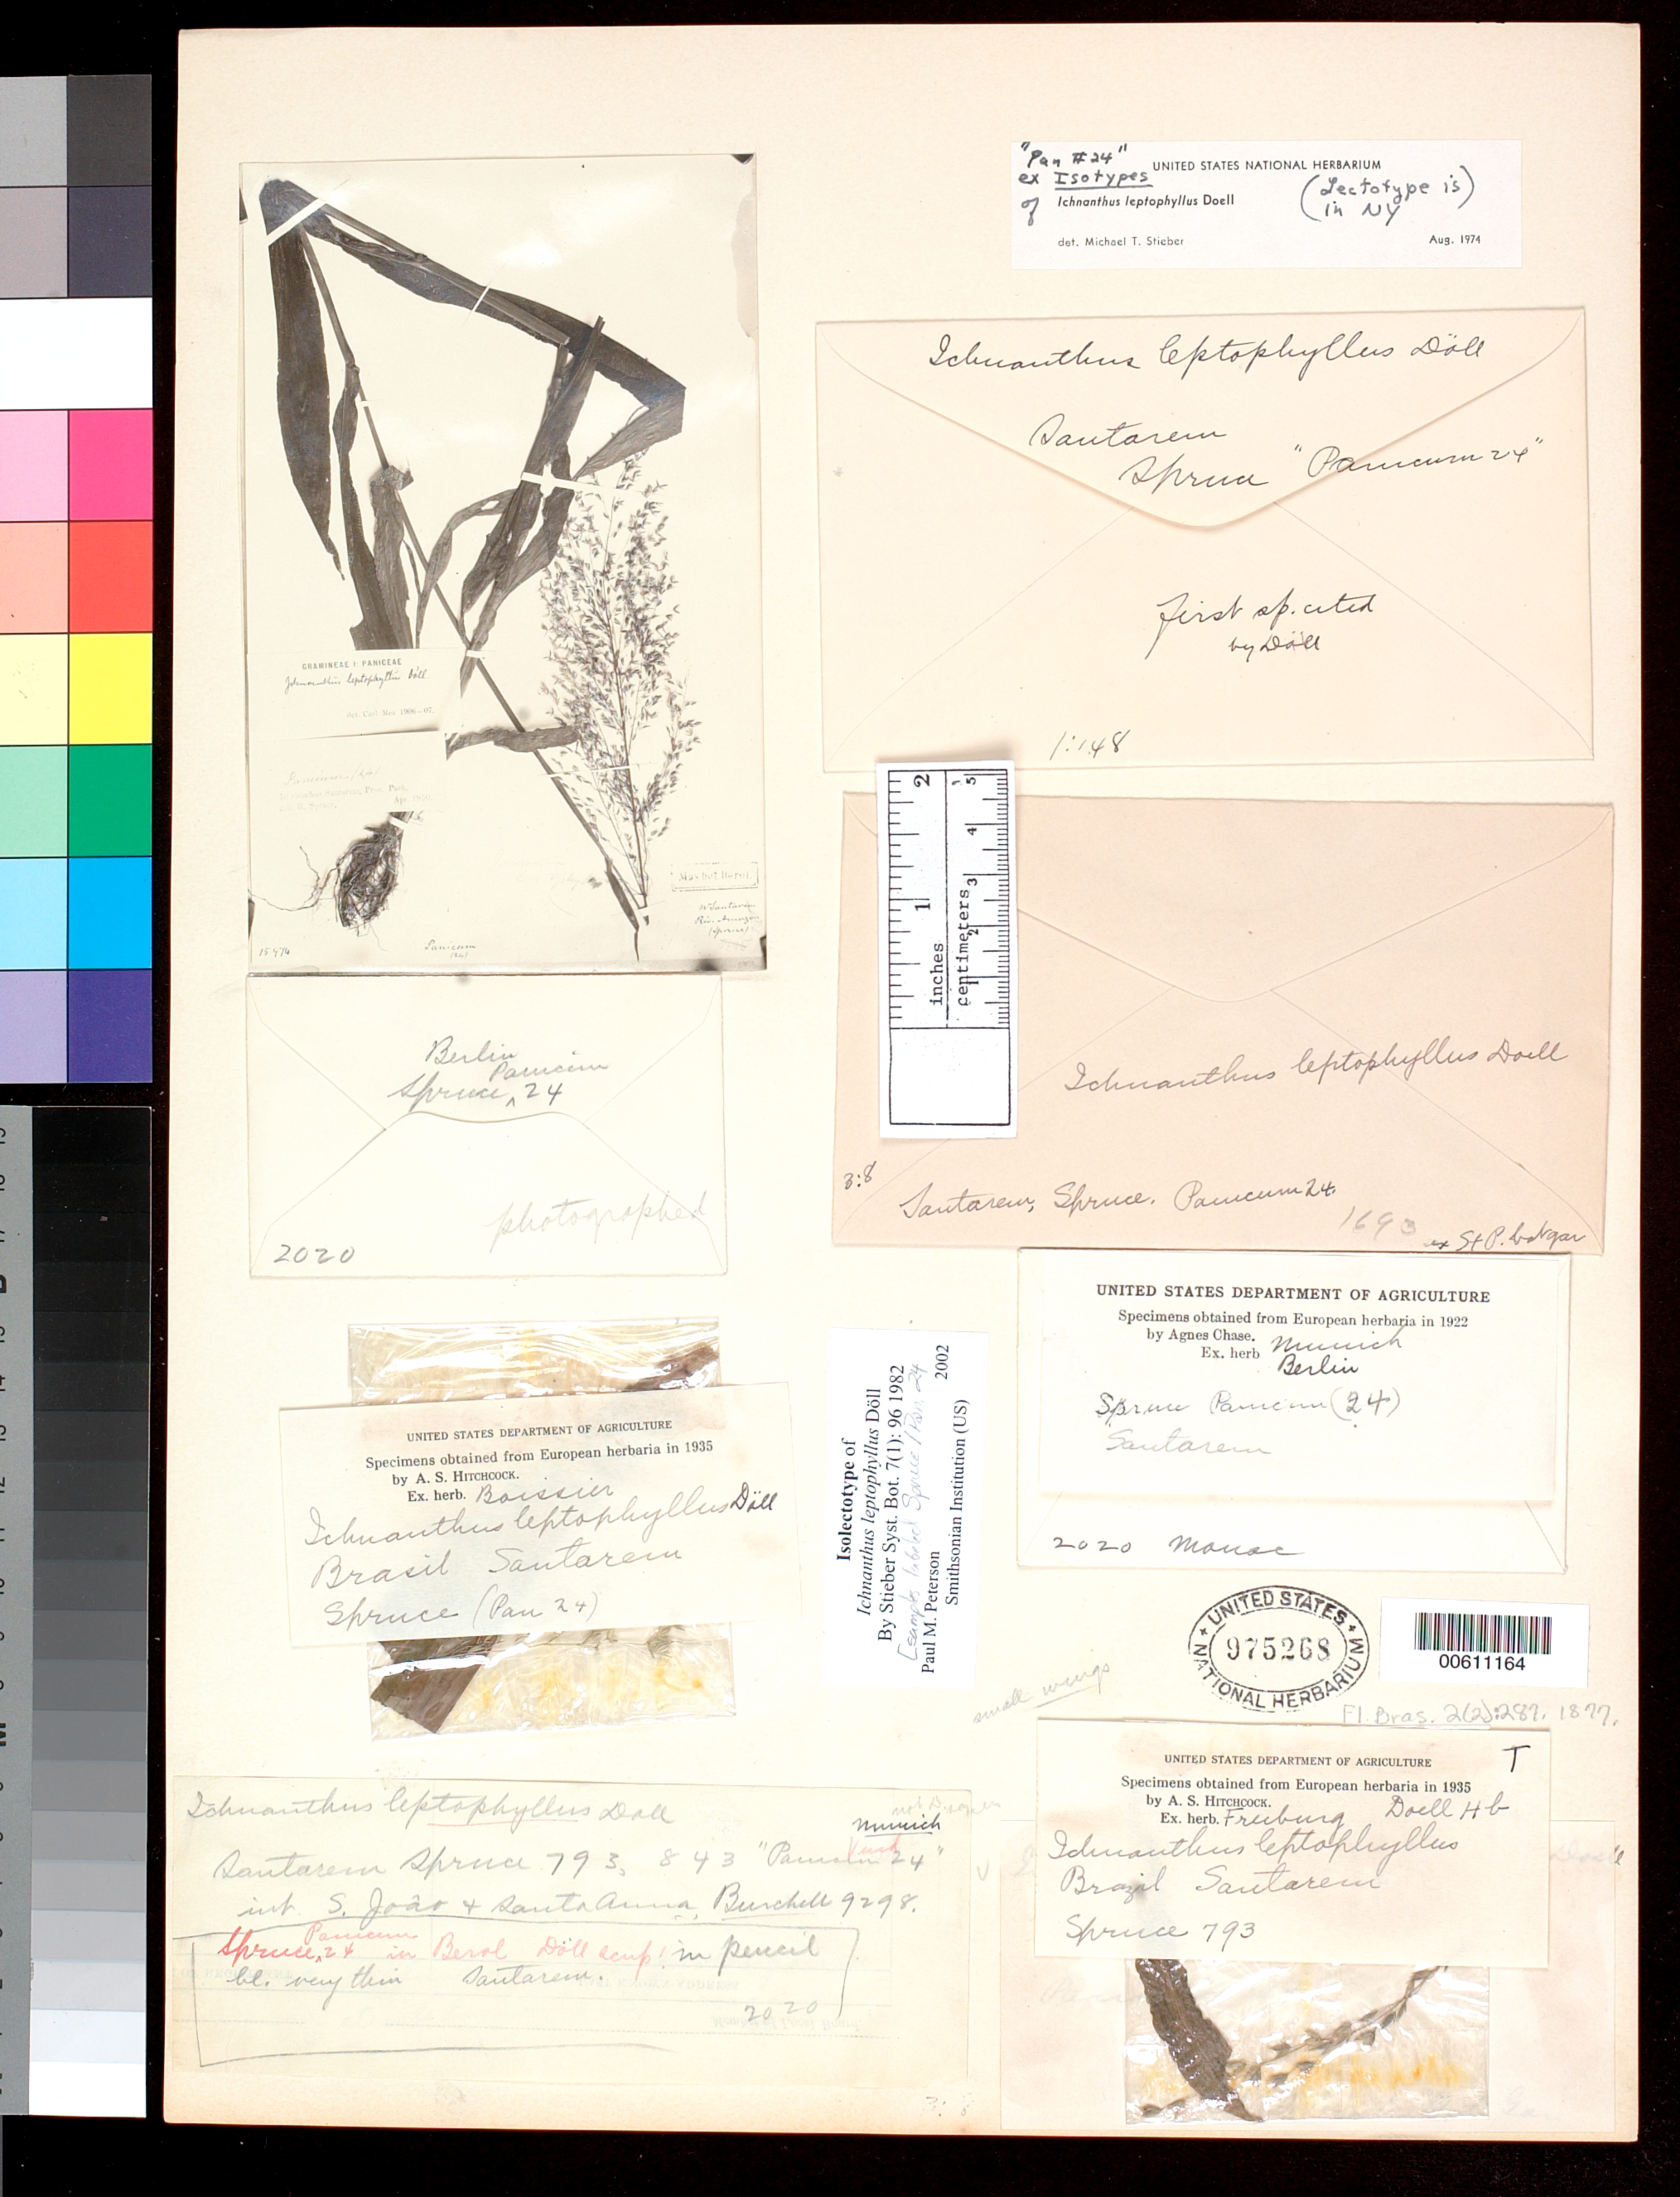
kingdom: Plantae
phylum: Tracheophyta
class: Liliopsida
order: Poales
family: Poaceae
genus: Ichnanthus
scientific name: Ichnanthus leptophyllus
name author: Döll in Mart.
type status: Isolectotype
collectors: R. Spruce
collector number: Panicum 24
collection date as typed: Apr 1850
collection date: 1850-04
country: Brazil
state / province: Pará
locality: Sautarem.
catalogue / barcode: US 975268